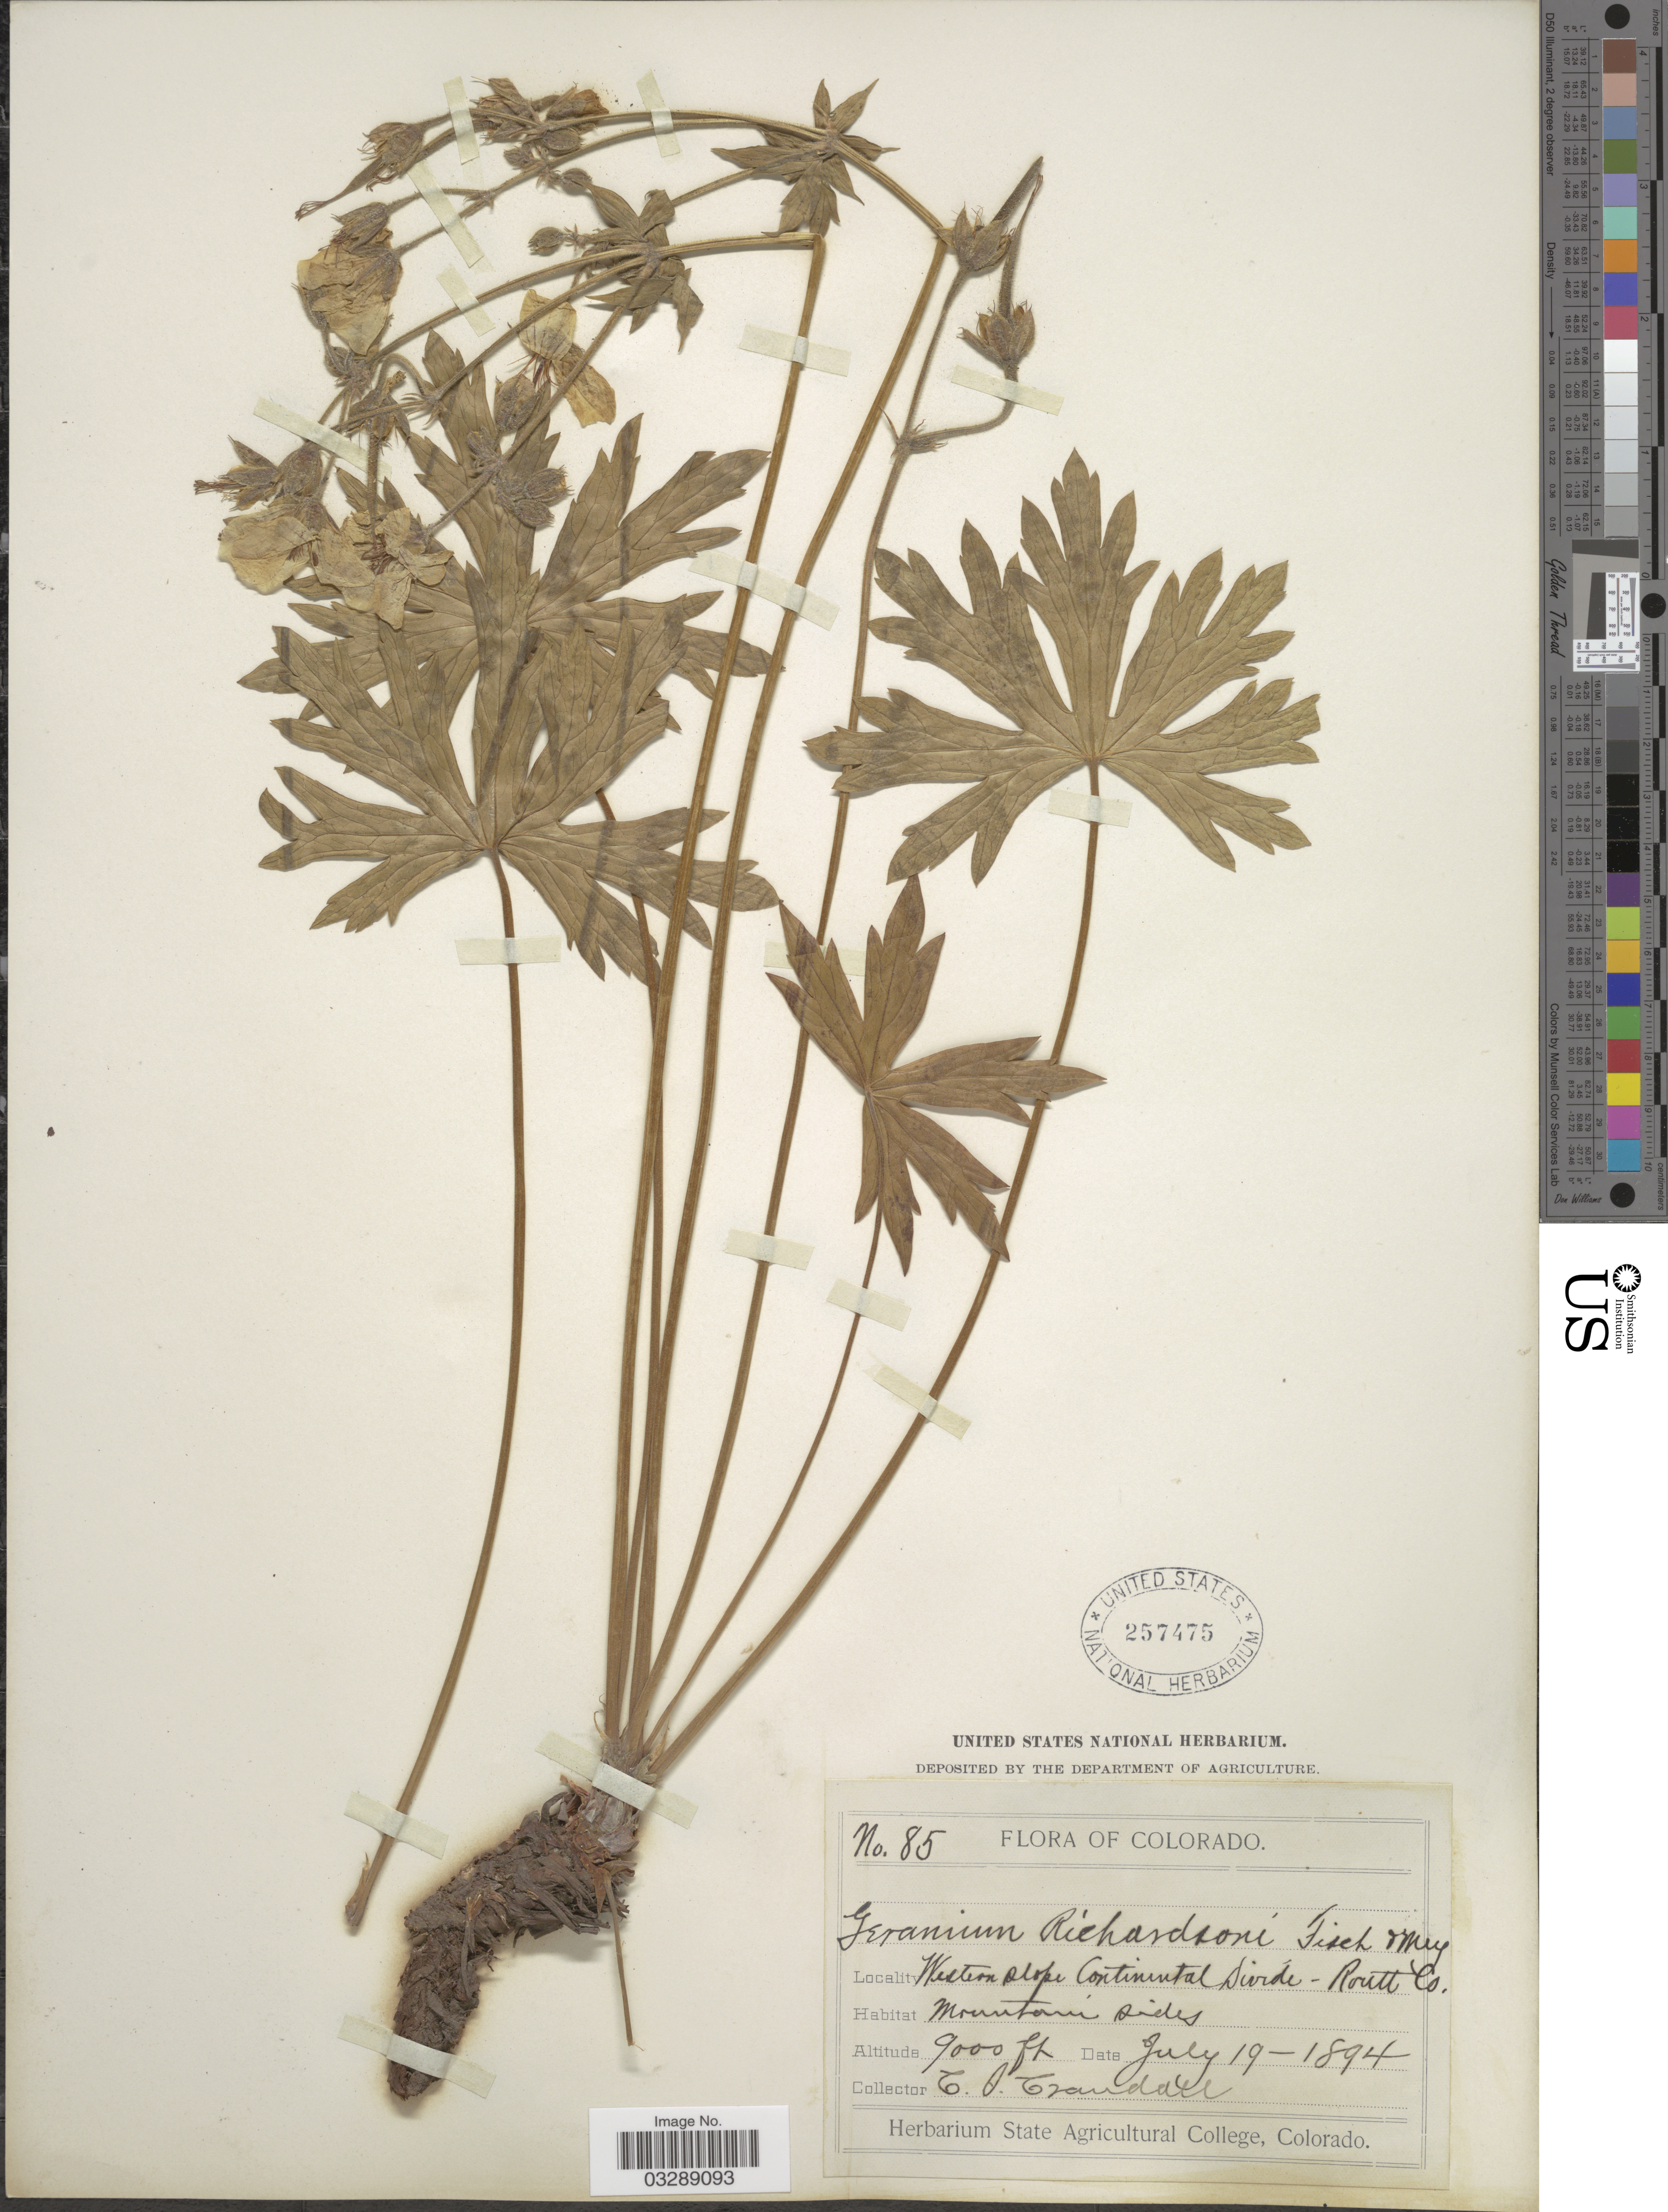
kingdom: Plantae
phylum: Tracheophyta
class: Magnoliopsida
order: Geraniales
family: Geraniaceae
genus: Geranium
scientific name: Geranium richardsonii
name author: Fisch. & Trautv.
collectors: C. Crandall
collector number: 85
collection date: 1894-07-19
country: United States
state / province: Colorado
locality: Western slope Continental Divide-Routt Co.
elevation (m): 2743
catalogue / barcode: US 257475